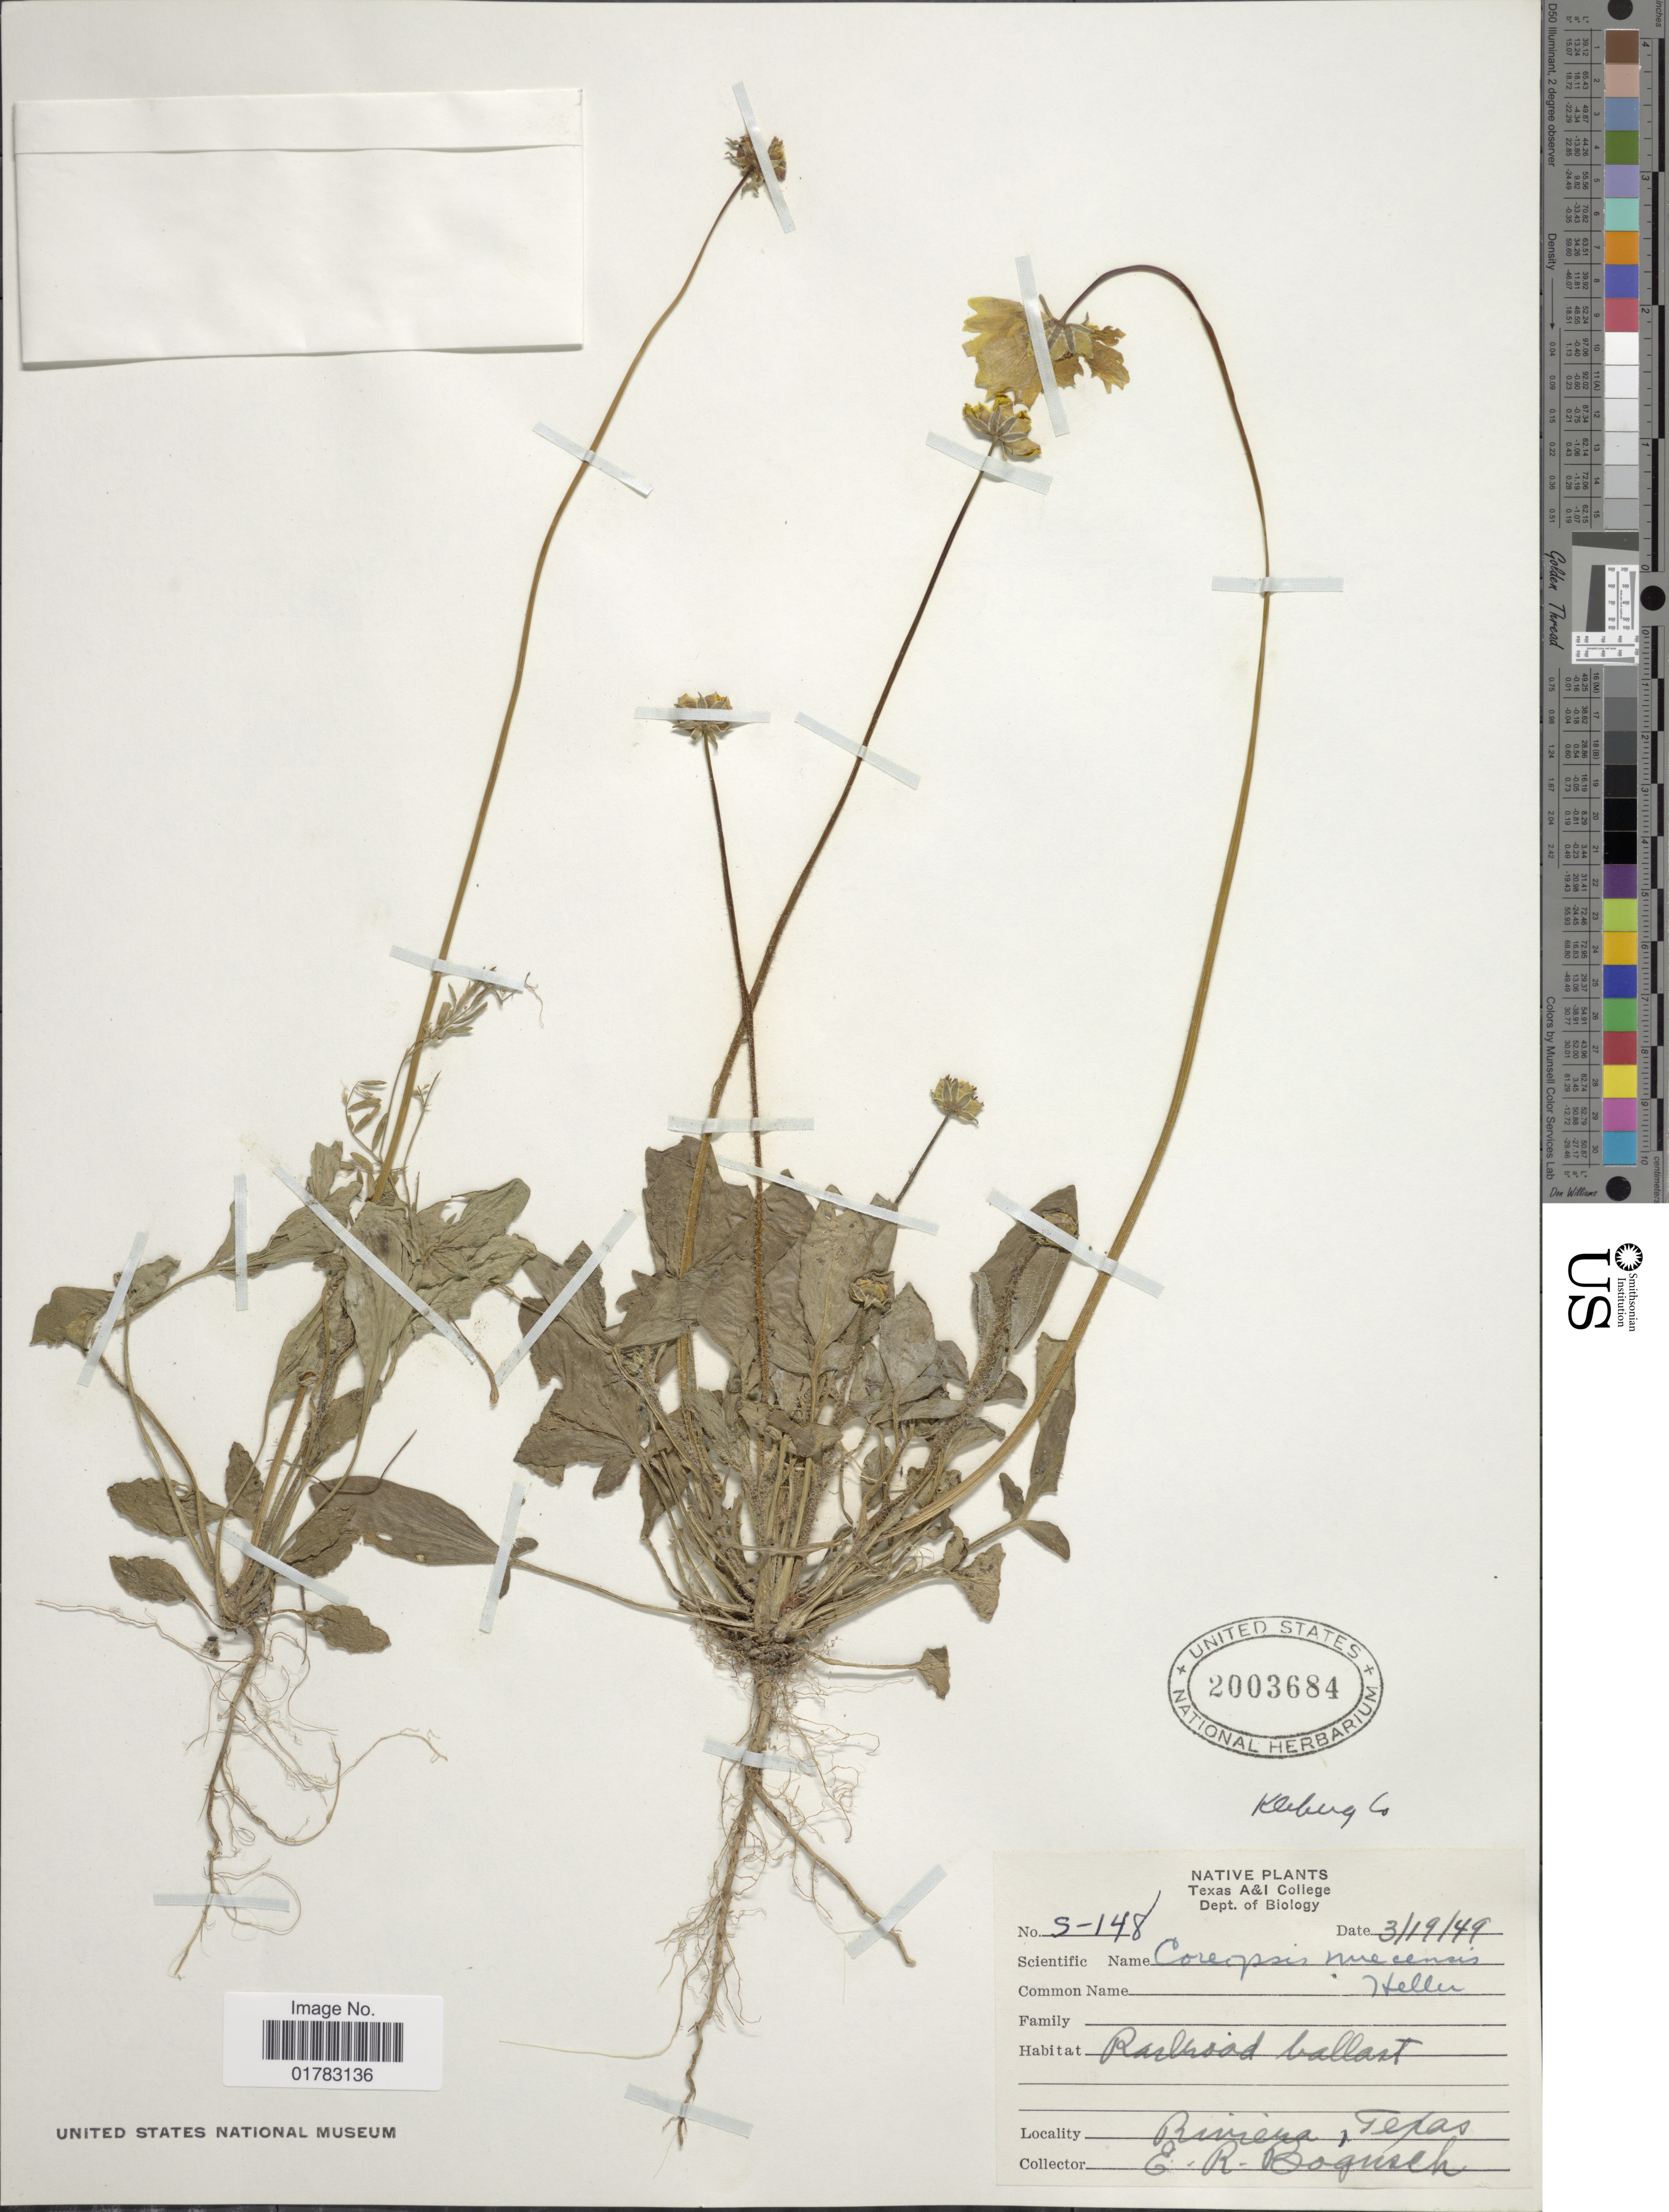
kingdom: Plantae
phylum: Tracheophyta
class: Magnoliopsida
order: Asterales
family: Asteraceae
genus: Coreopsis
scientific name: Coreopsis nuecensis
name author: A. Heller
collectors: E. Bogusch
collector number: S-148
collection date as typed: Transcribed d/m/y: 19/3/49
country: United States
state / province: Texas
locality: Railroad ballast, Riviera, Native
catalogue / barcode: US 2003684